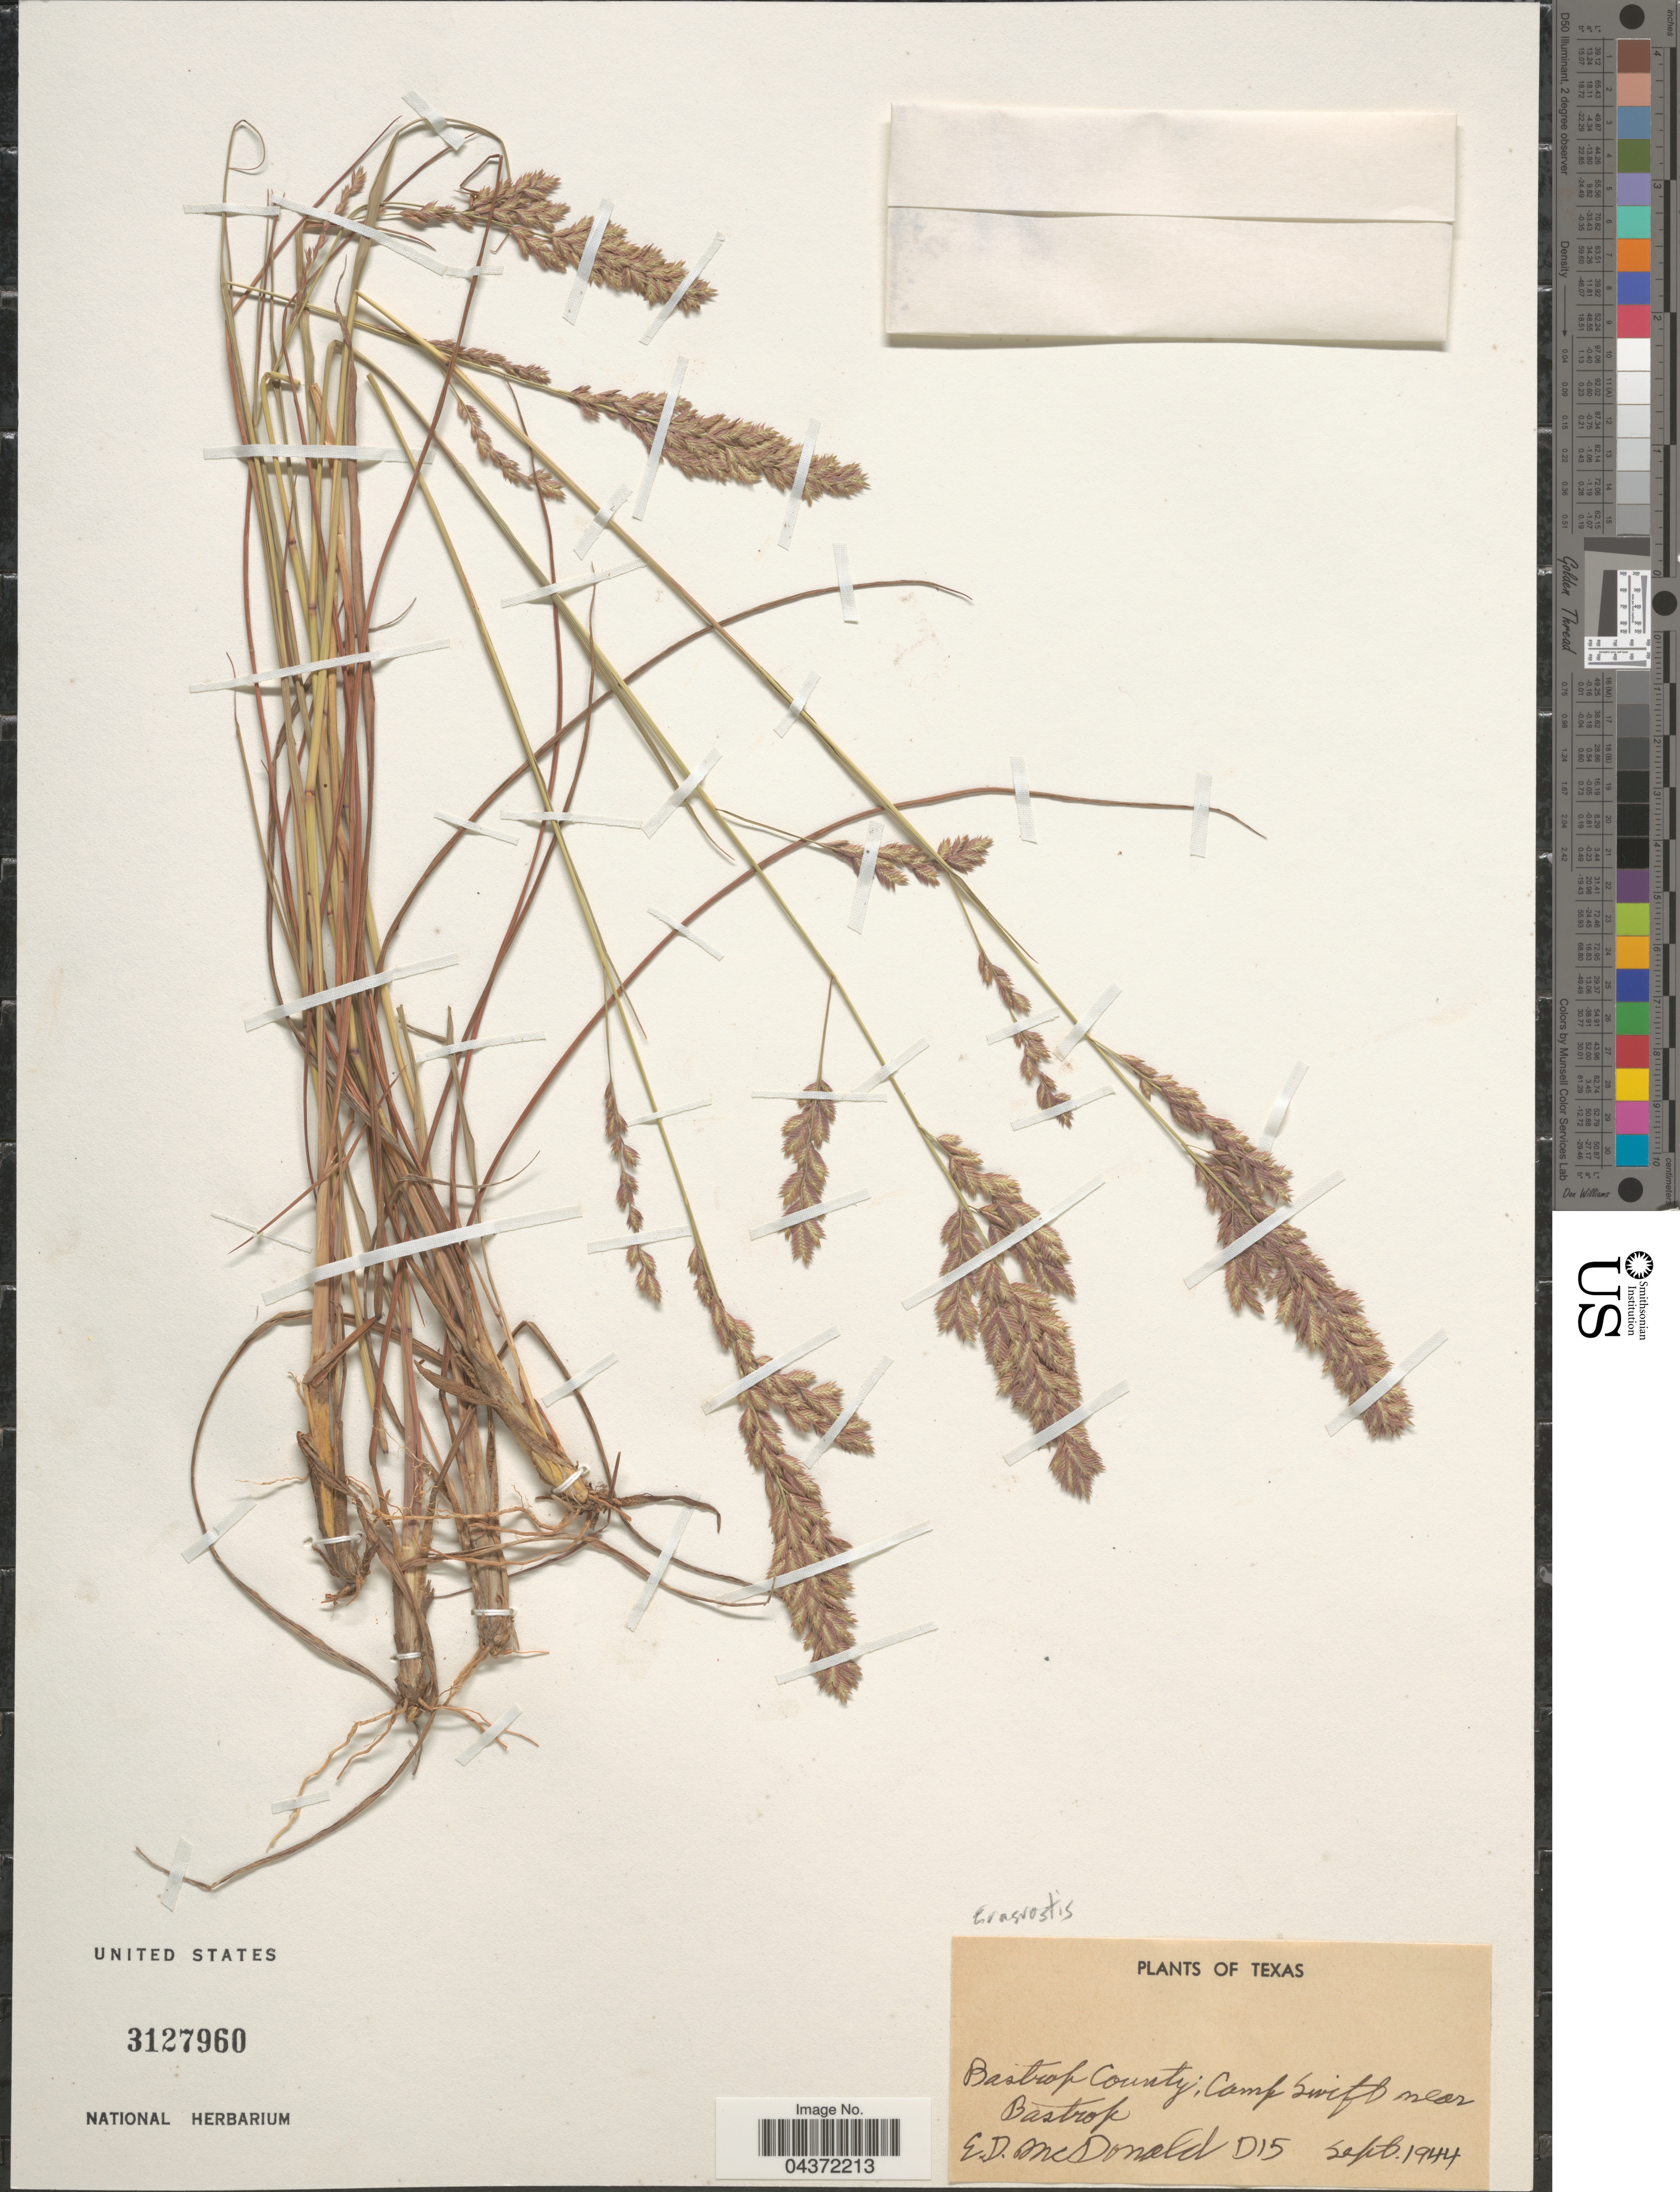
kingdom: Plantae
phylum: Tracheophyta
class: Liliopsida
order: Poales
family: Poaceae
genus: Eragrostis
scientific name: Eragrostis sp.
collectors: E. D. McDonald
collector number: D15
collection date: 1944-09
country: United States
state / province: Texas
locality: Bastrop County; Camp Swift near Bastrop.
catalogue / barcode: US 3127960